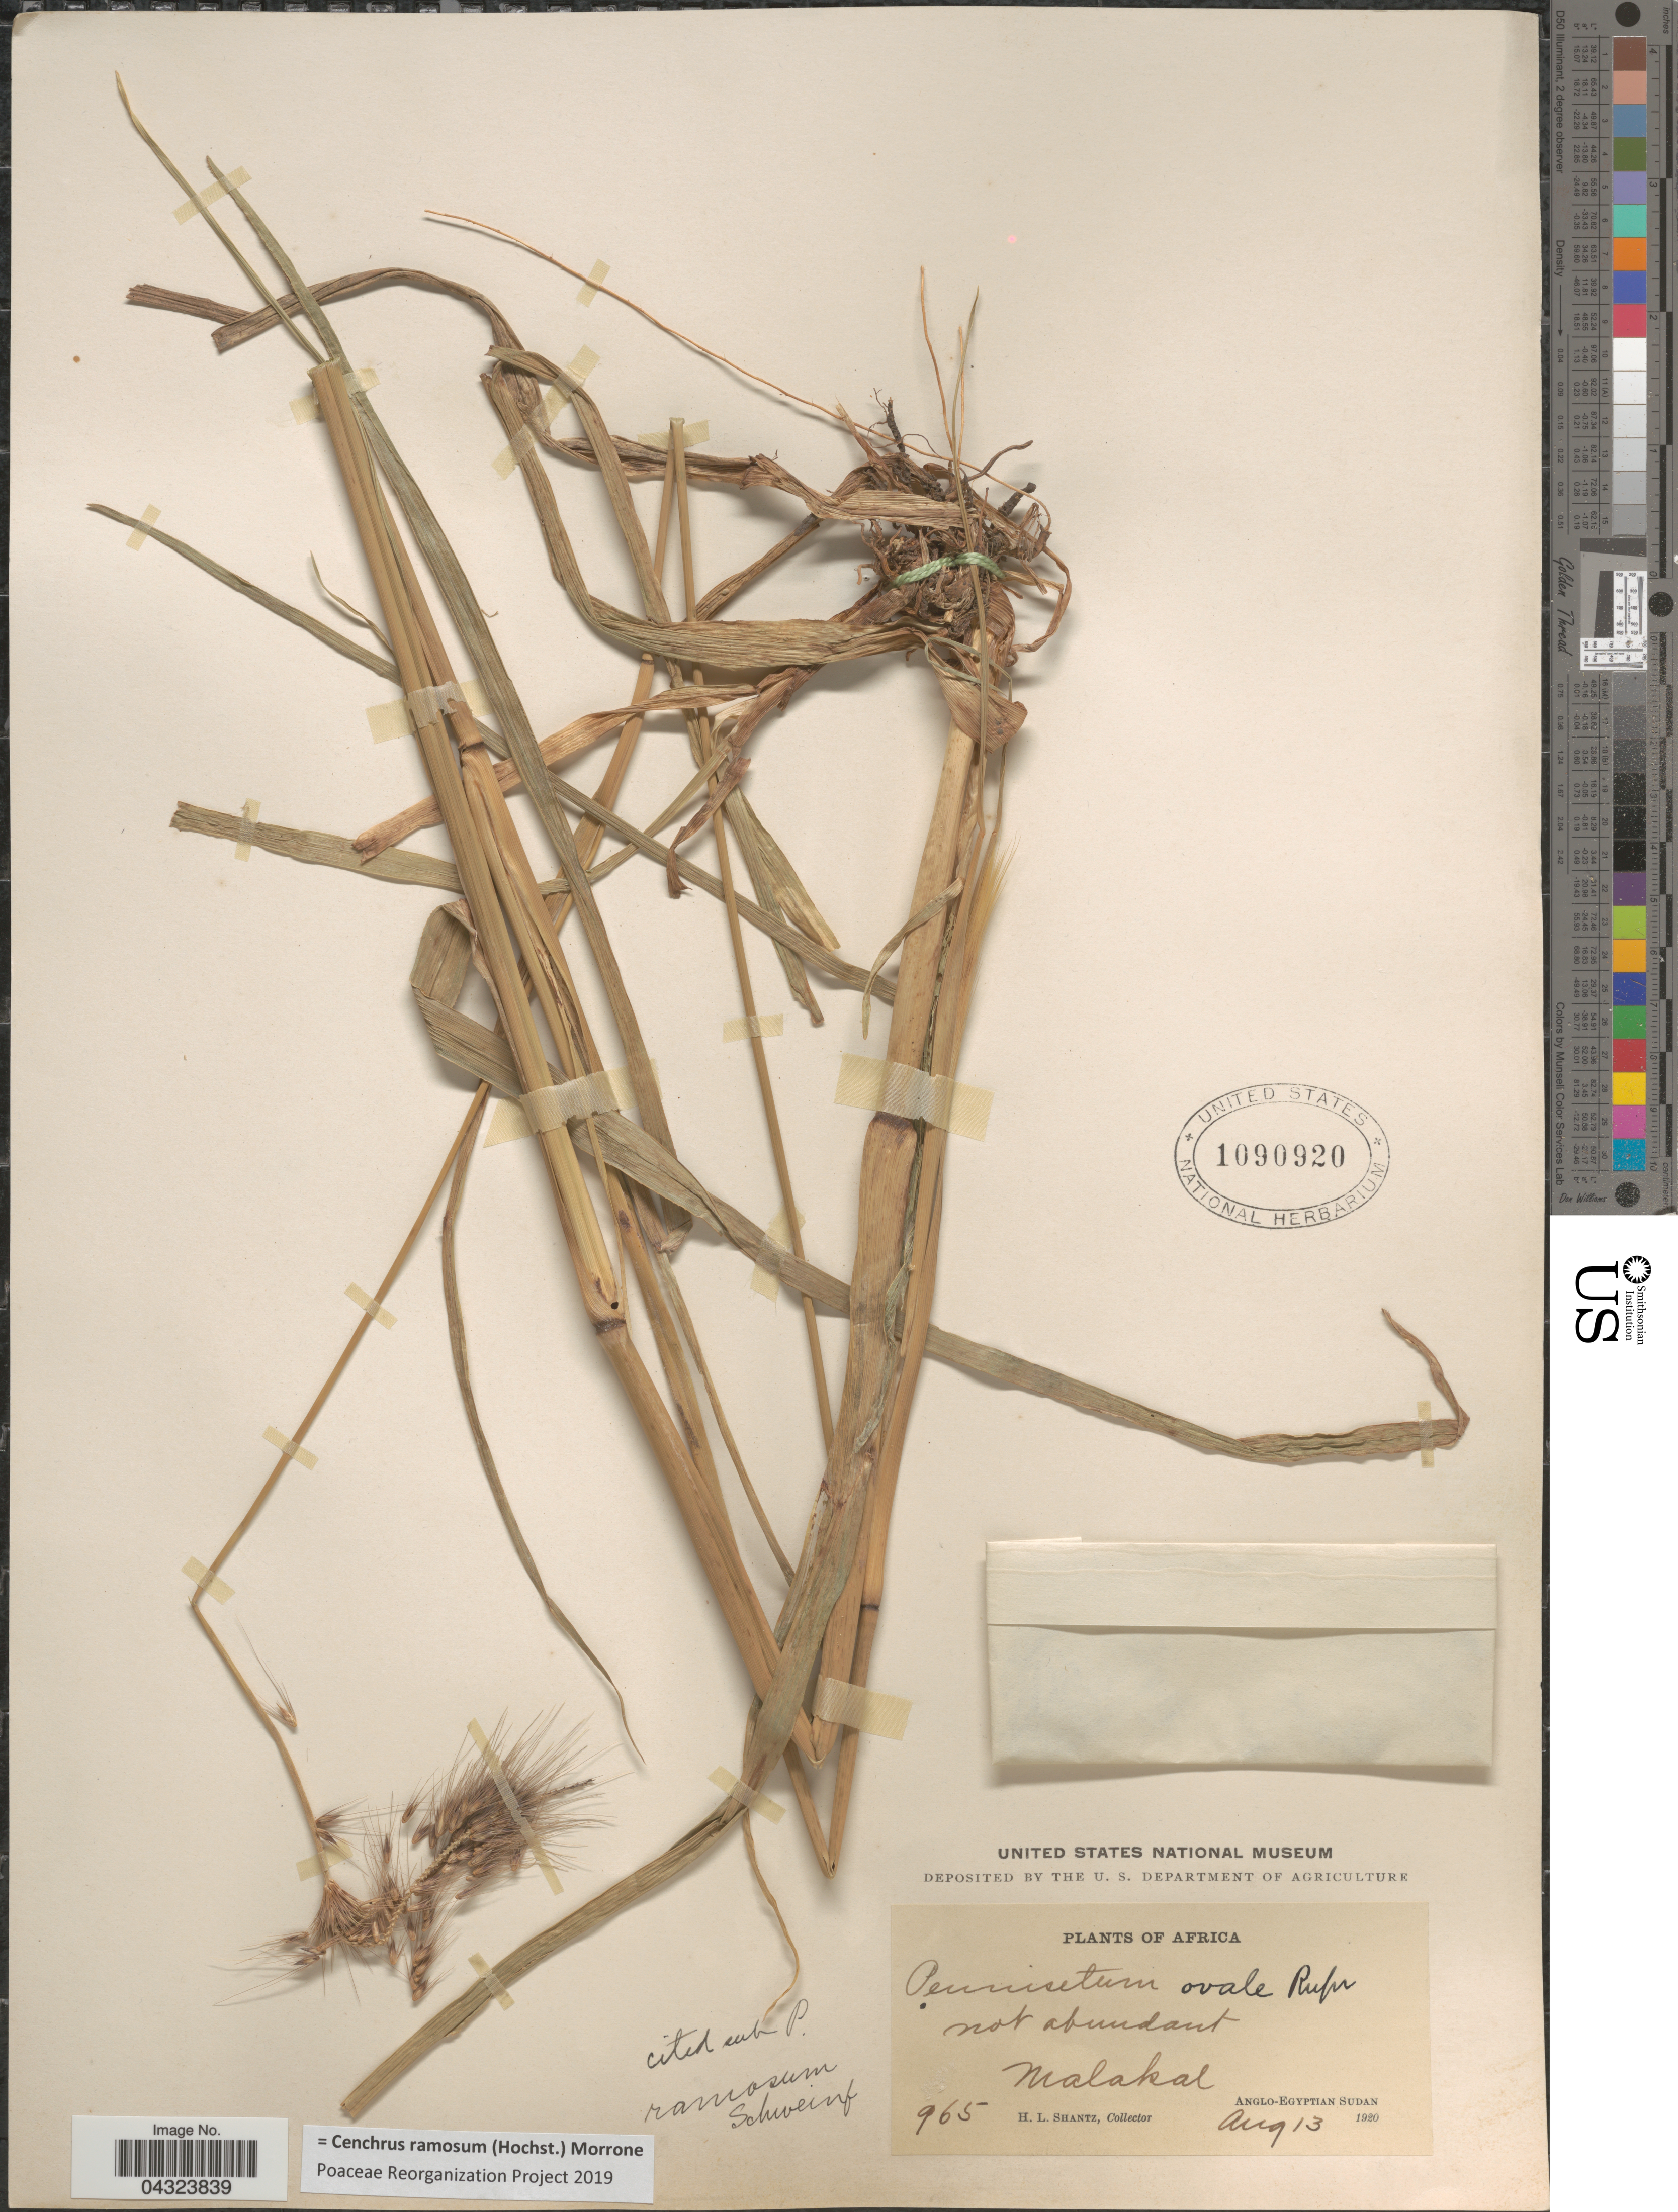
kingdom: Plantae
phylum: Tracheophyta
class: Liliopsida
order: Poales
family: Poaceae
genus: Cenchrus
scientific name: Cenchrus ramosum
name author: (Hochst.) Morrone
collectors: H. Shantz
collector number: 965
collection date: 1920-08-13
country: Sudan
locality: Malakal. Anglo-Egyptian Sudan.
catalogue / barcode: US 1090920